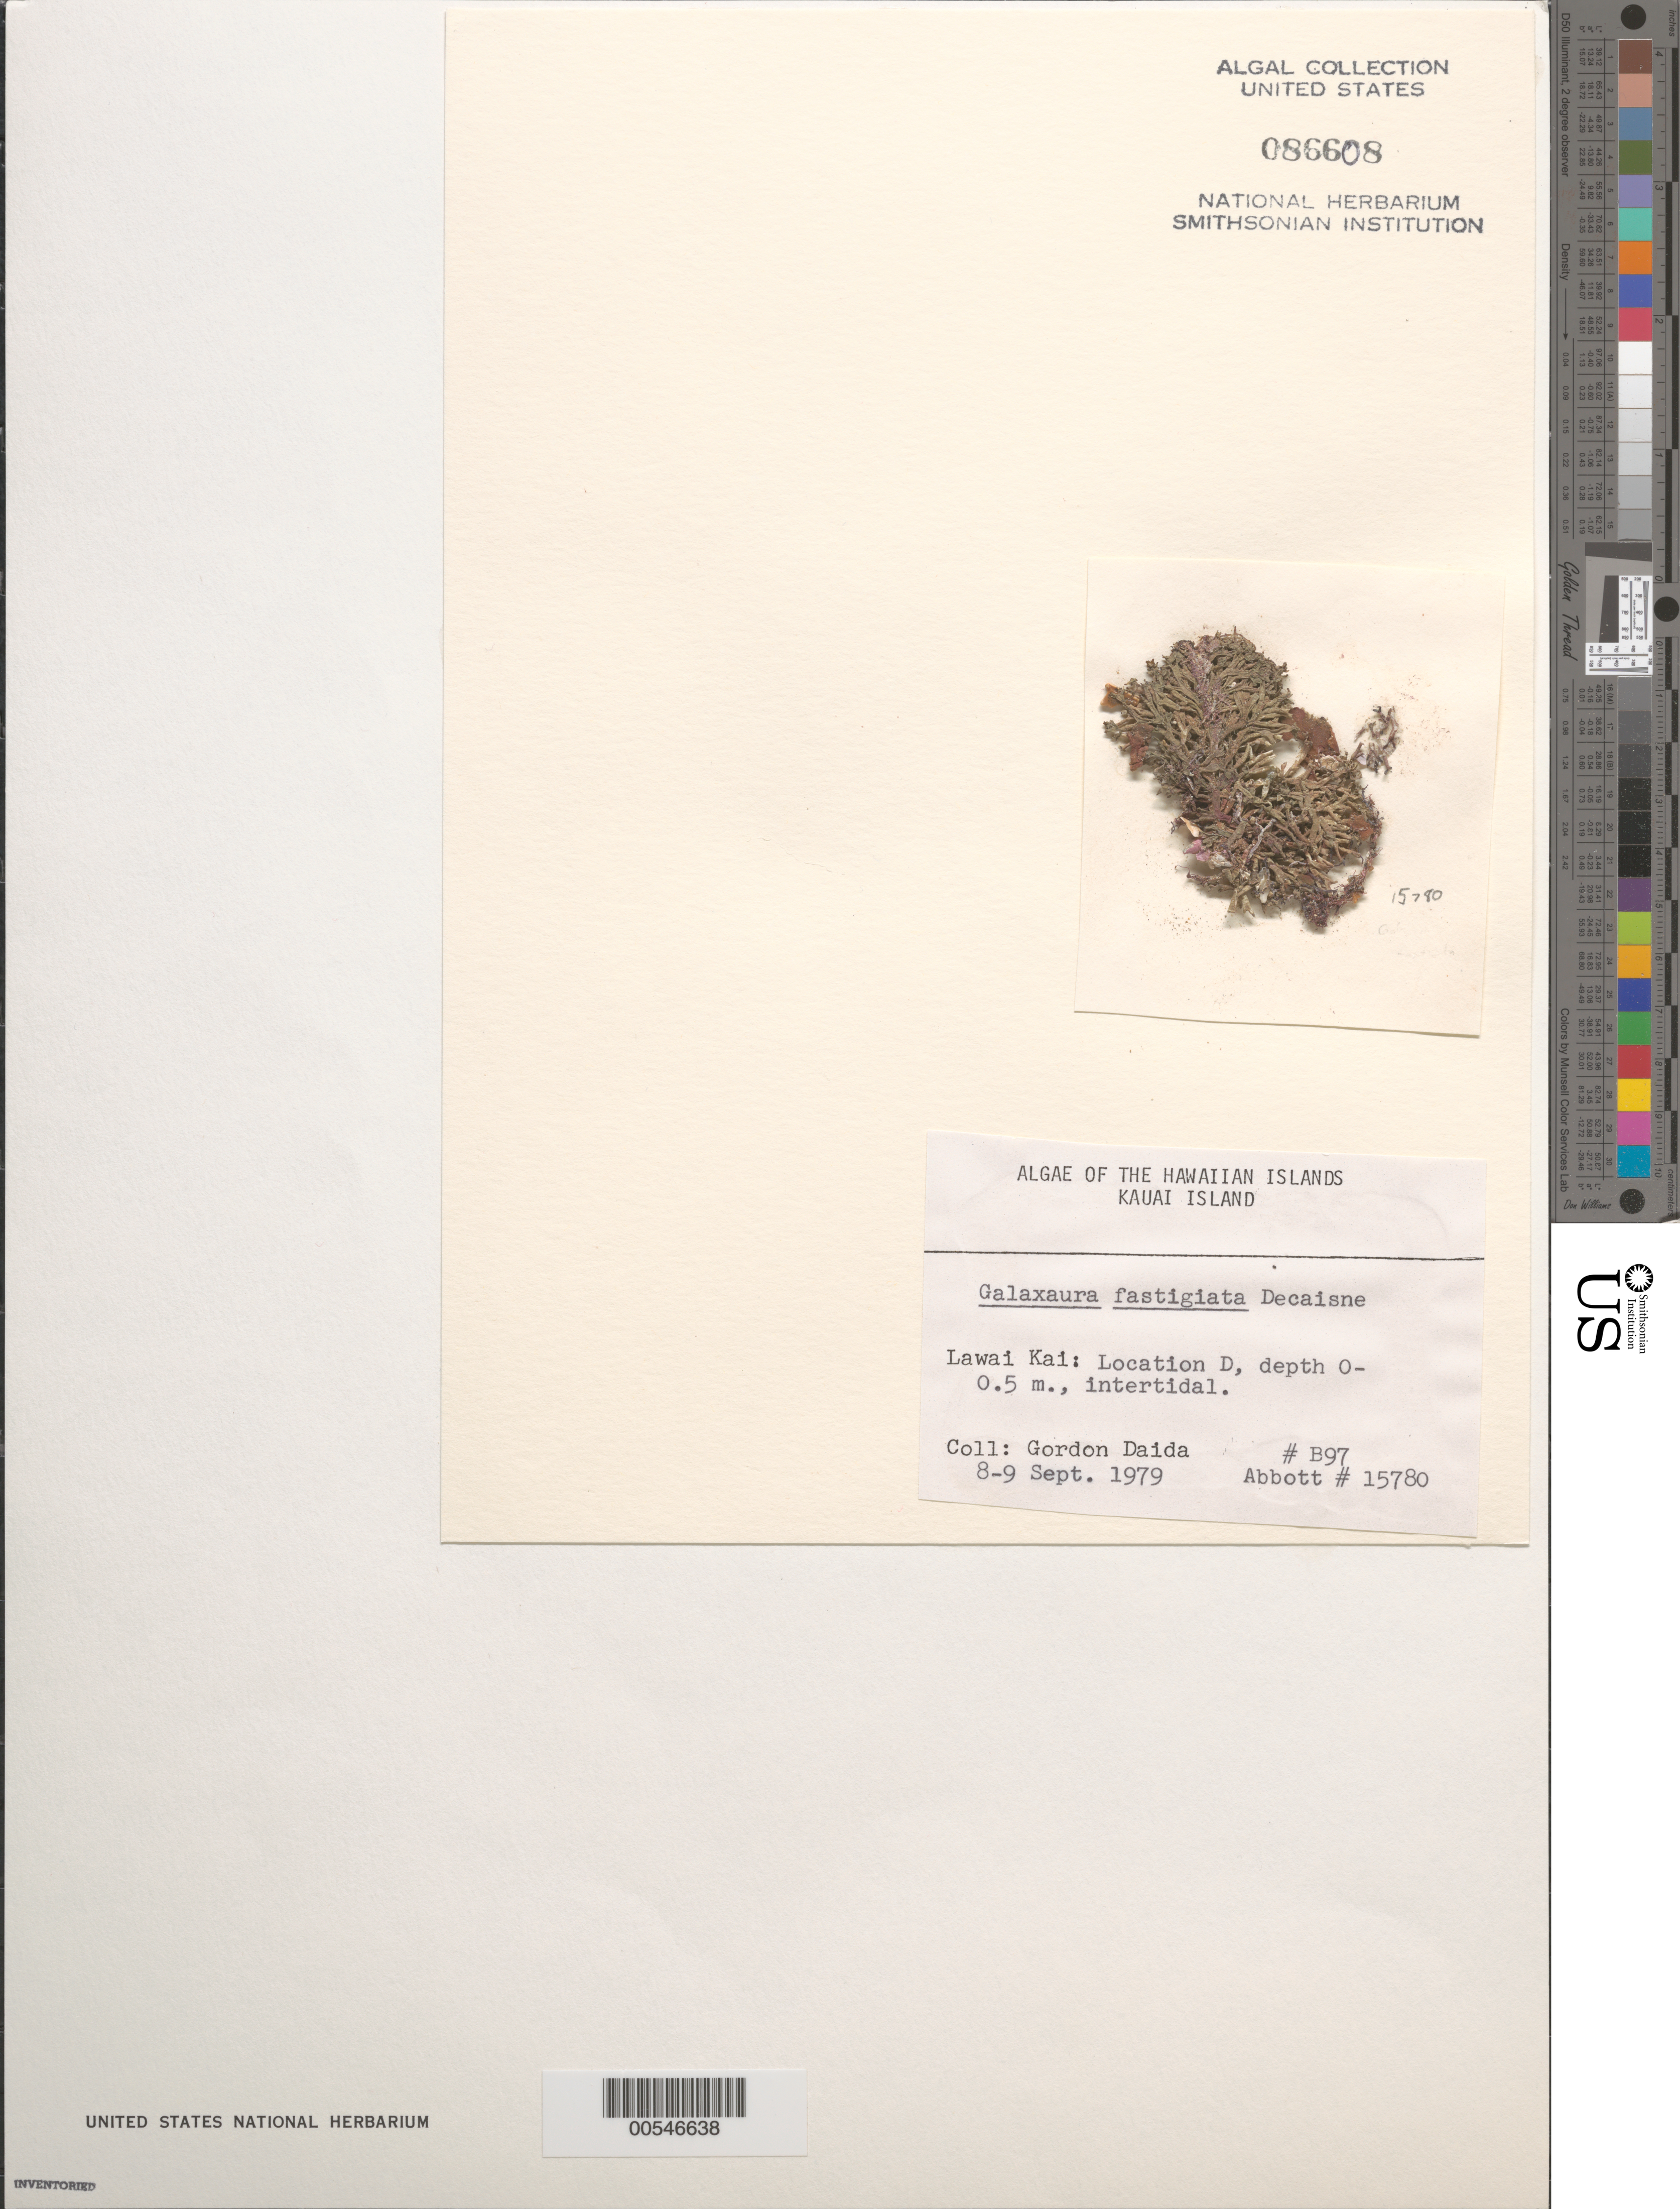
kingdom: Plantae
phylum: Rhodophyta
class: Florideophyceae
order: Nemaliales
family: Galaxauraceae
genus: Tricleocarpa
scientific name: Tricleocarpa fastigiata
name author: (Decne.) Huisman et al.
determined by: Algae name updating Project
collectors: G. Daida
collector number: B97 & IAA 15780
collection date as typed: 08 Sep 1979 to 09 Sep 1979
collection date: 1979-09-08/1979-09-09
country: United States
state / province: Hawaii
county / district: Kauai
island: Kaua'i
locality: Lawai Kai, Location D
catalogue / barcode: US 86608